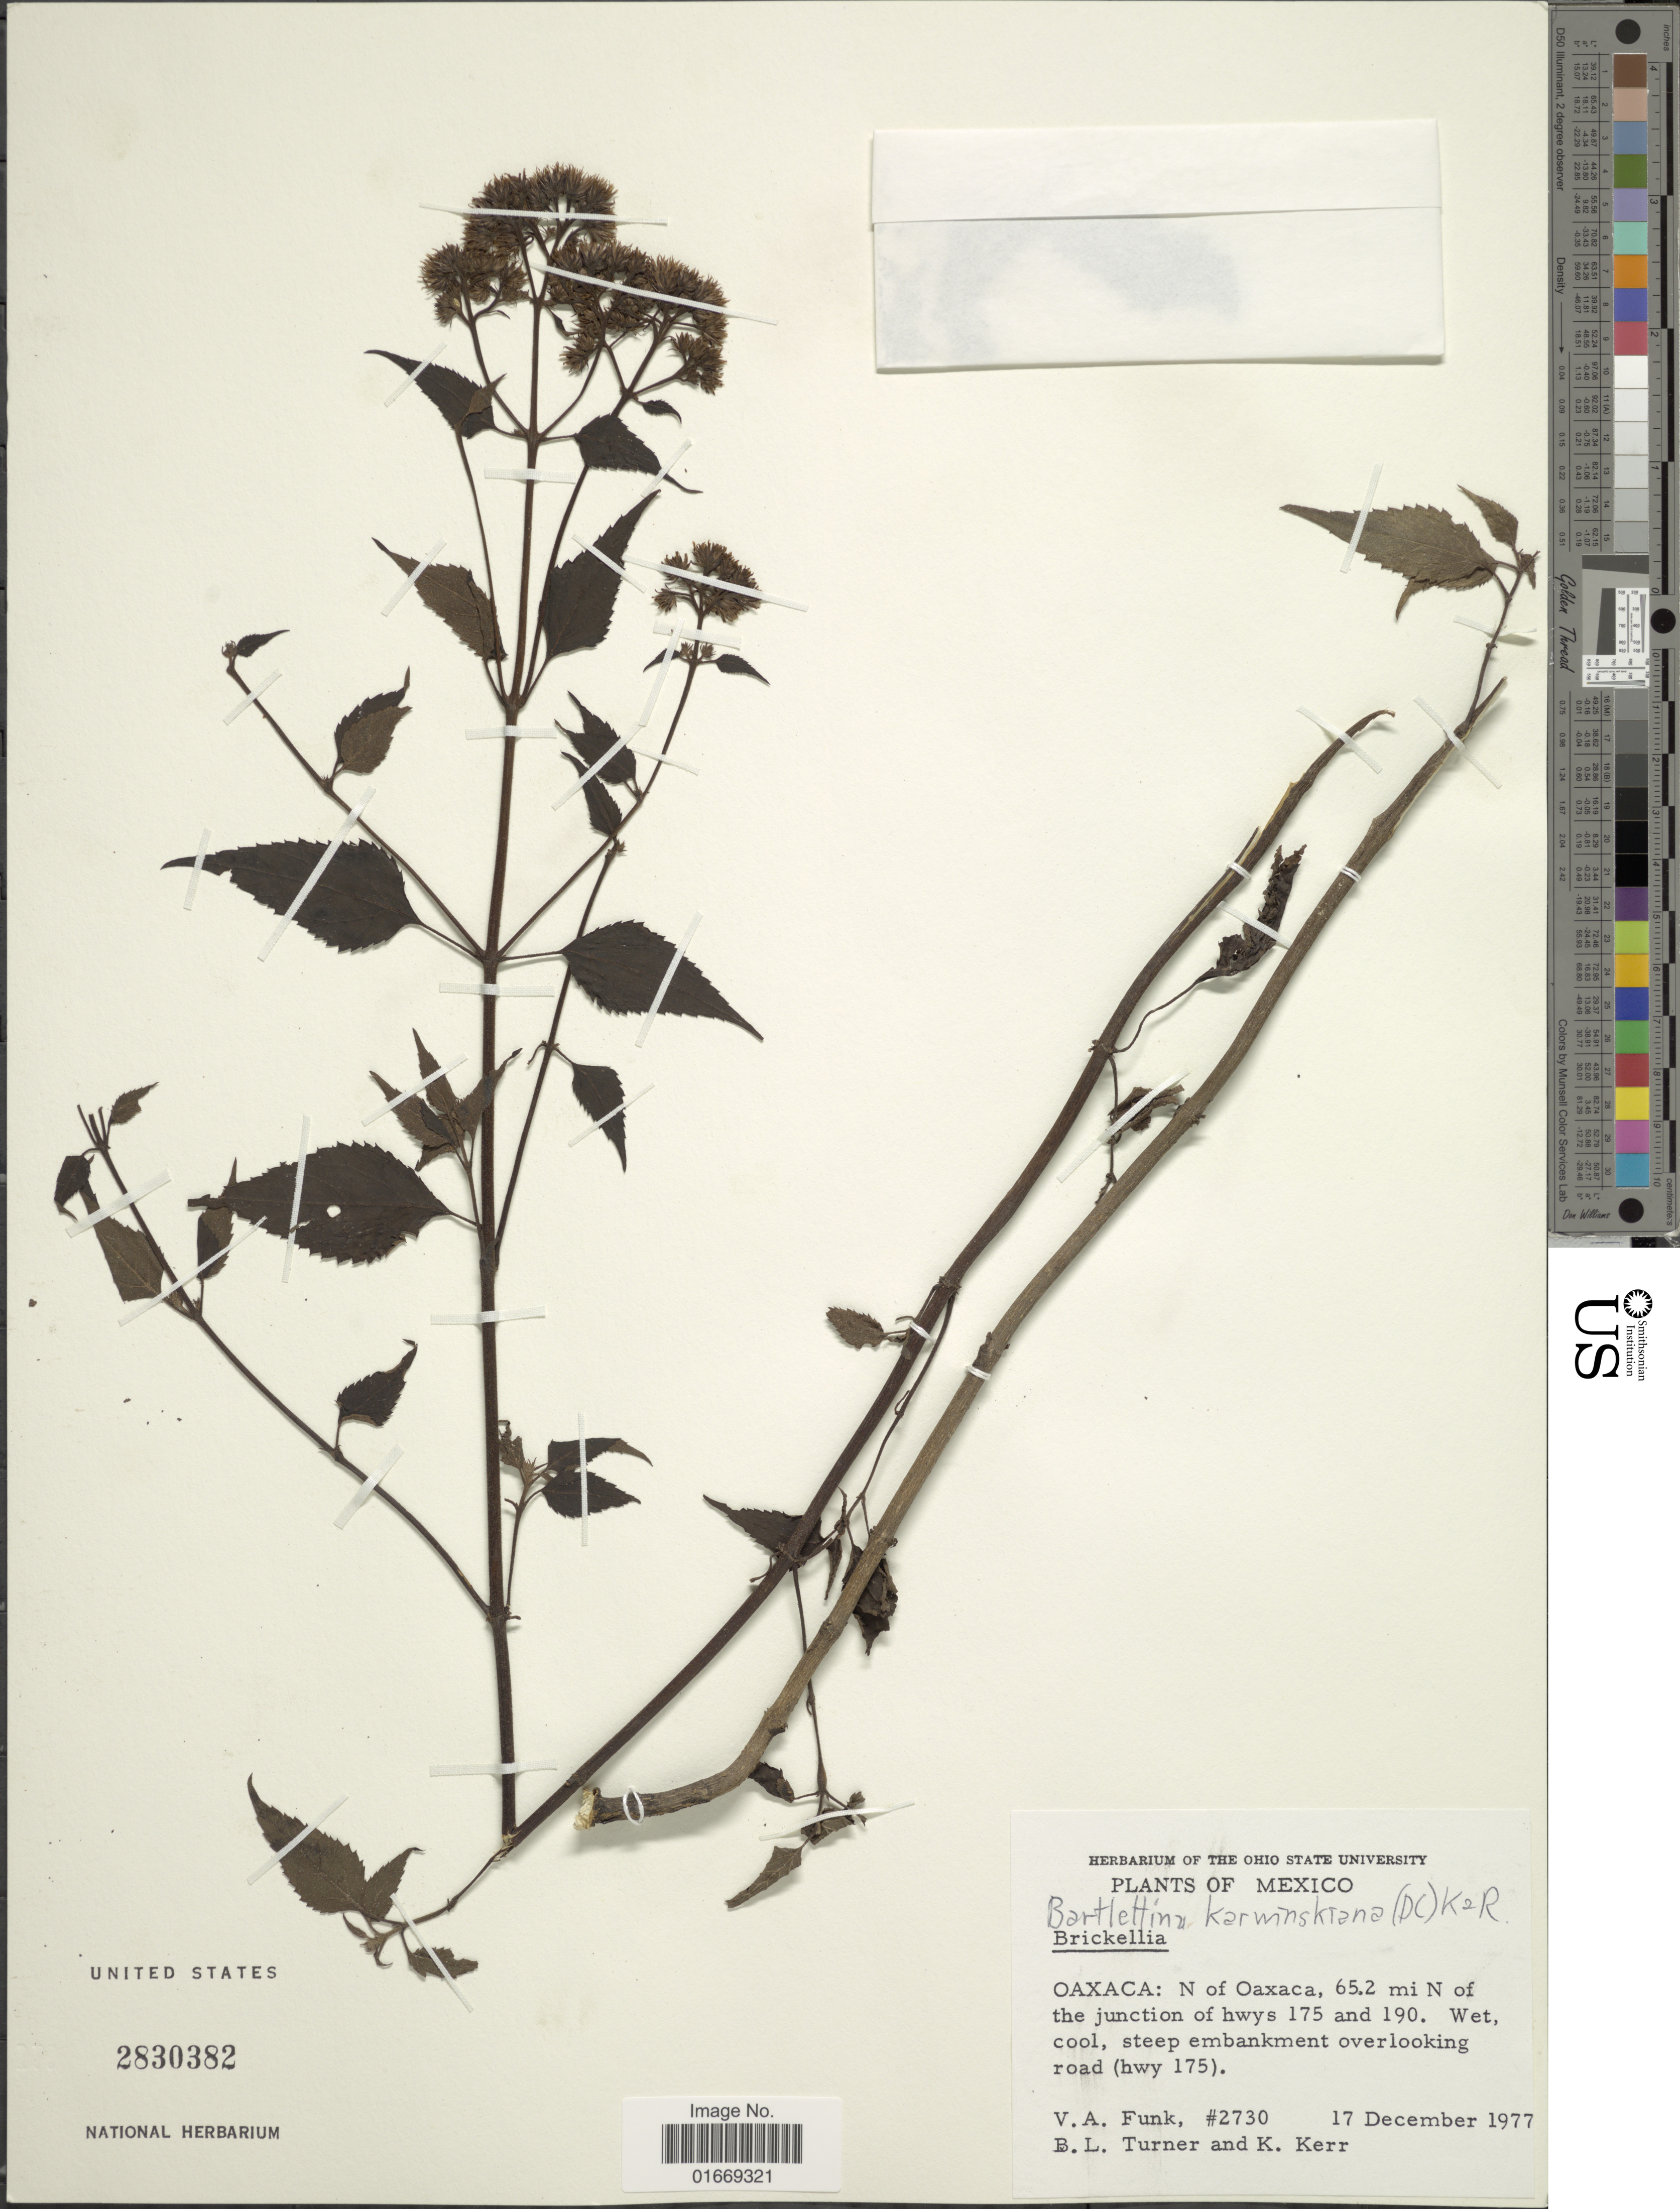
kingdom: Plantae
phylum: Tracheophyta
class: Magnoliopsida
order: Asterales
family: Asteraceae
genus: Bartlettina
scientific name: Bartlettina karvinskiana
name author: (DC.) R.M. King & H. Rob.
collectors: V. Funk, B. L. Turner & K. Kerr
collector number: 2730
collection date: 1977-12-17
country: Mexico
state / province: Oaxaca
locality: Oaxaca: N of Oaxaca, 65.2 mi N of the junction of hwys 175 and 190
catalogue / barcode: US 2830382